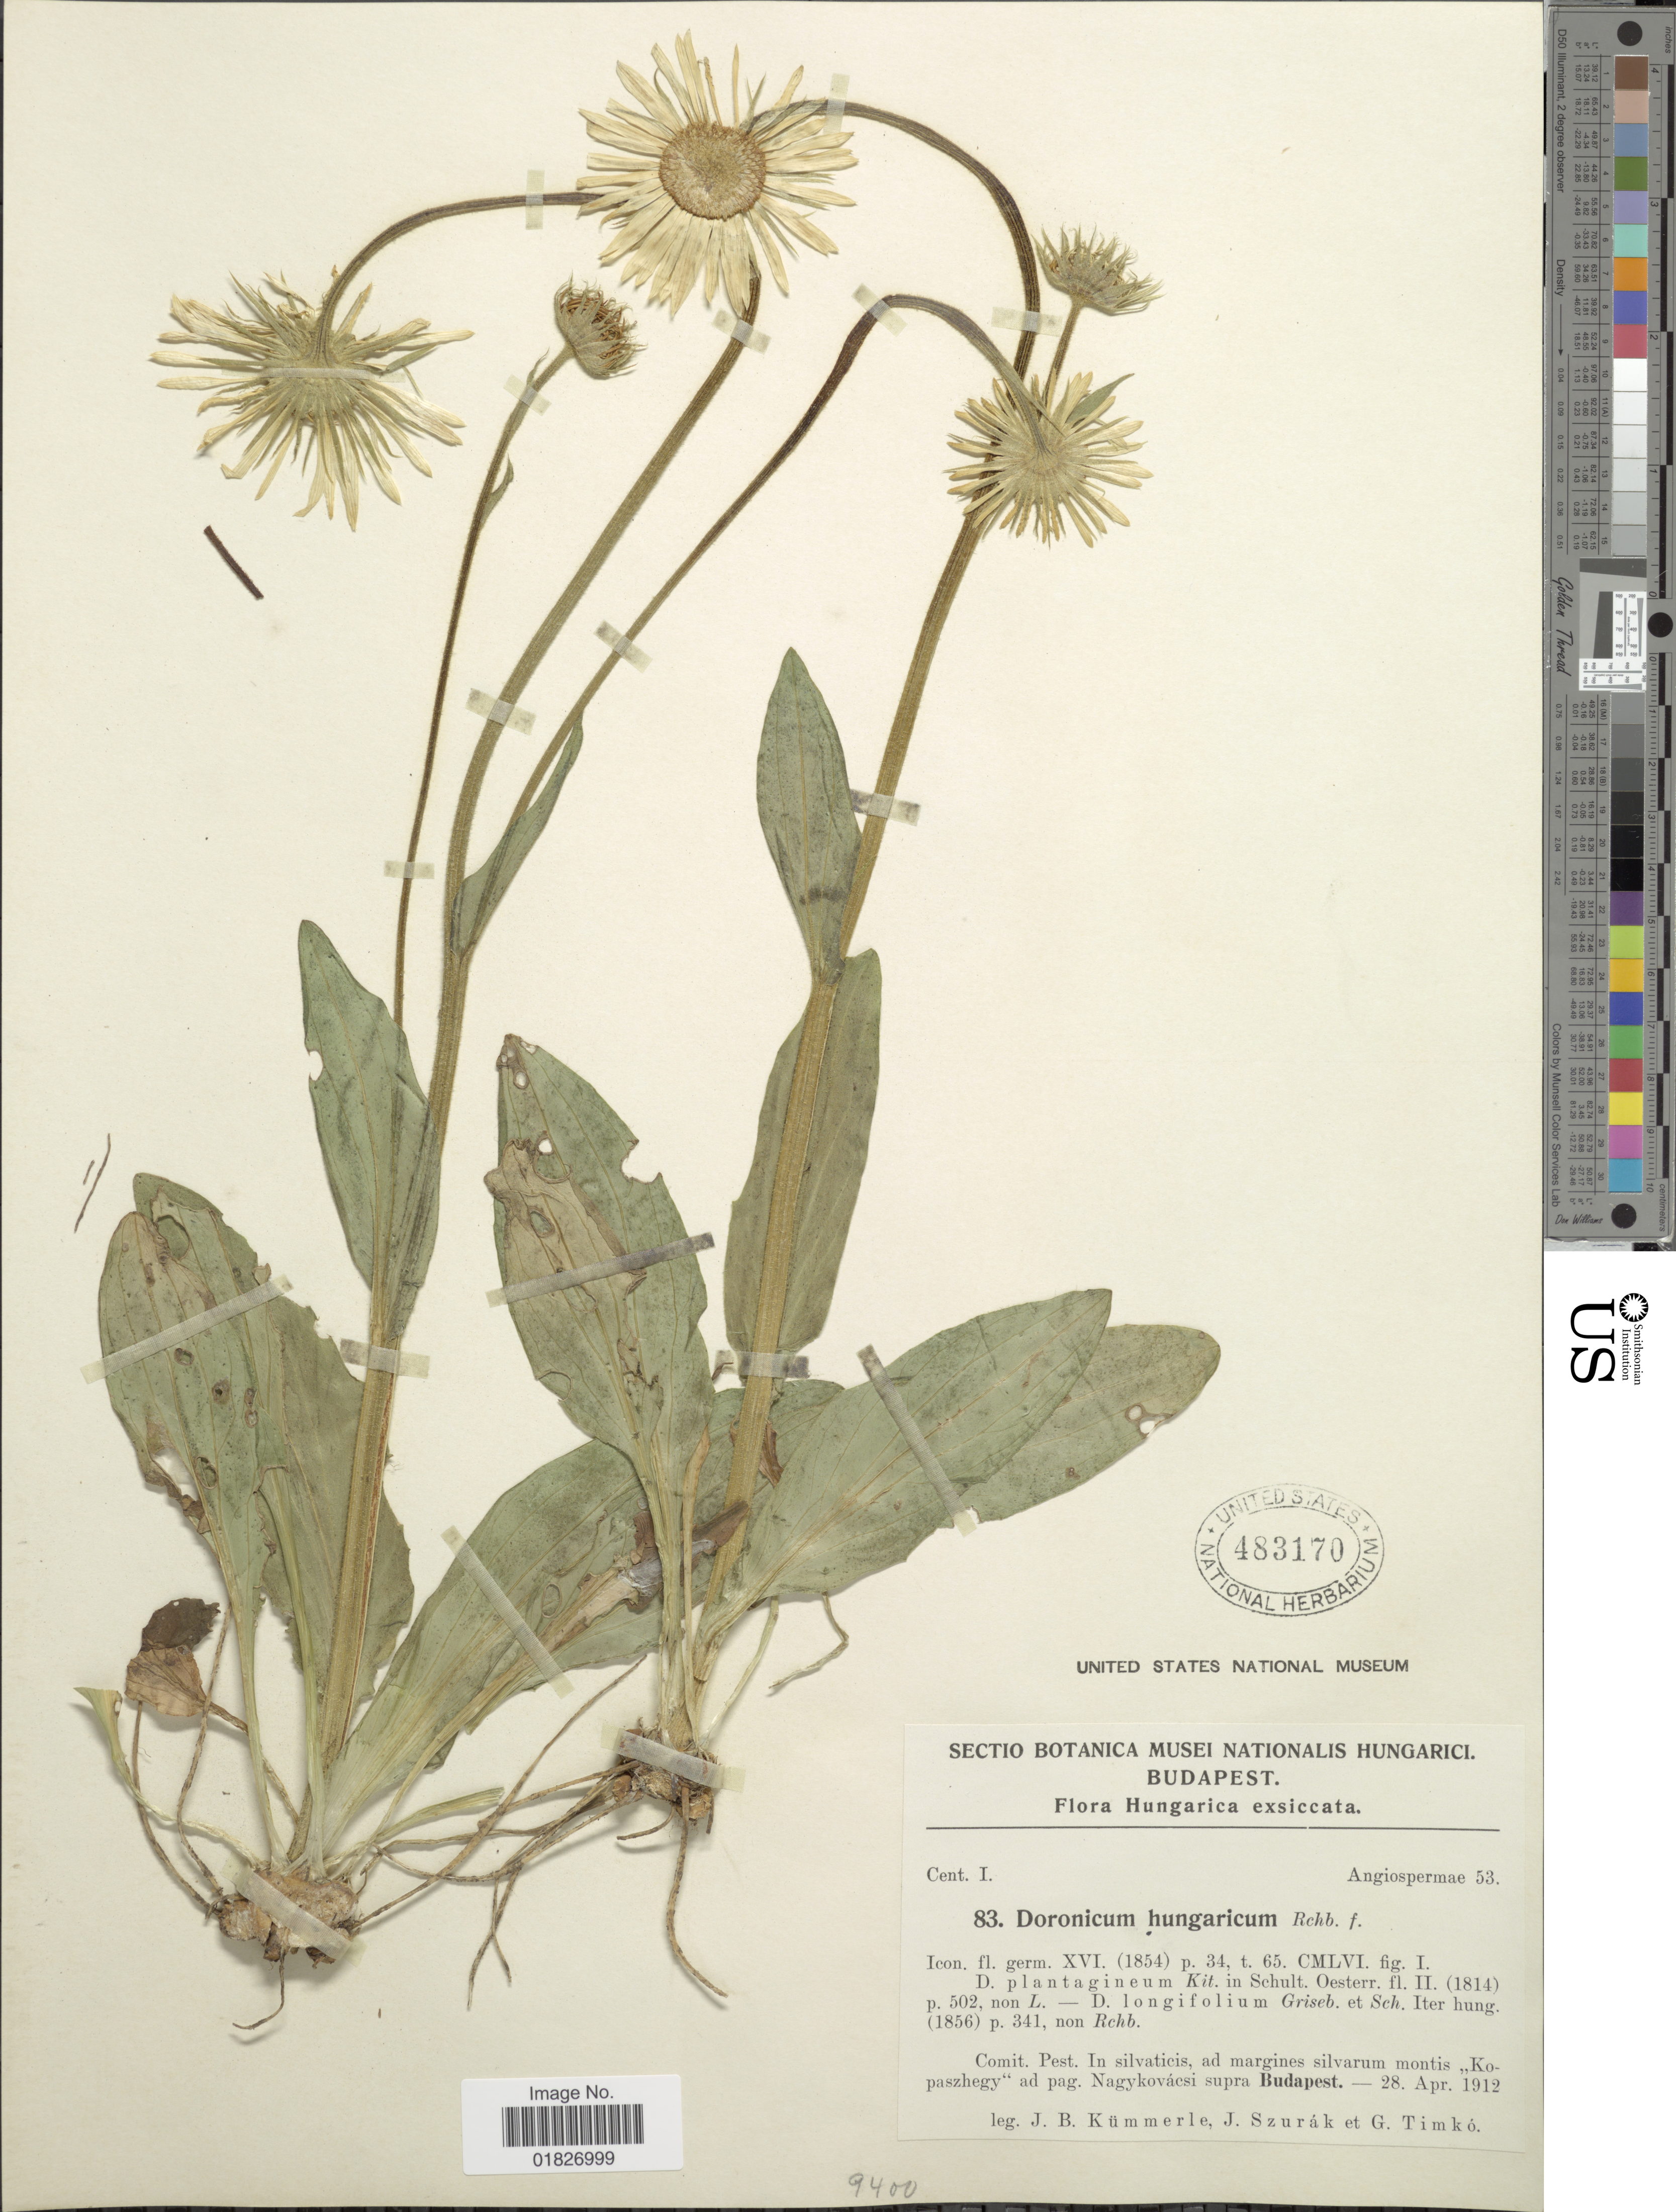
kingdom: Plantae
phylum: Tracheophyta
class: Magnoliopsida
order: Asterales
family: Asteraceae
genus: Doronicum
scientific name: Doronicum hungaricum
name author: (Sadler) Rchb. f.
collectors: J. Kummerle, J. Szurak & G. Timko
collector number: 83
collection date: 1912-04-28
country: Hungary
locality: Comit. Pest, Kopaszhegy ad pag. Nagykovacsi supra Budapest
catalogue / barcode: US 483170